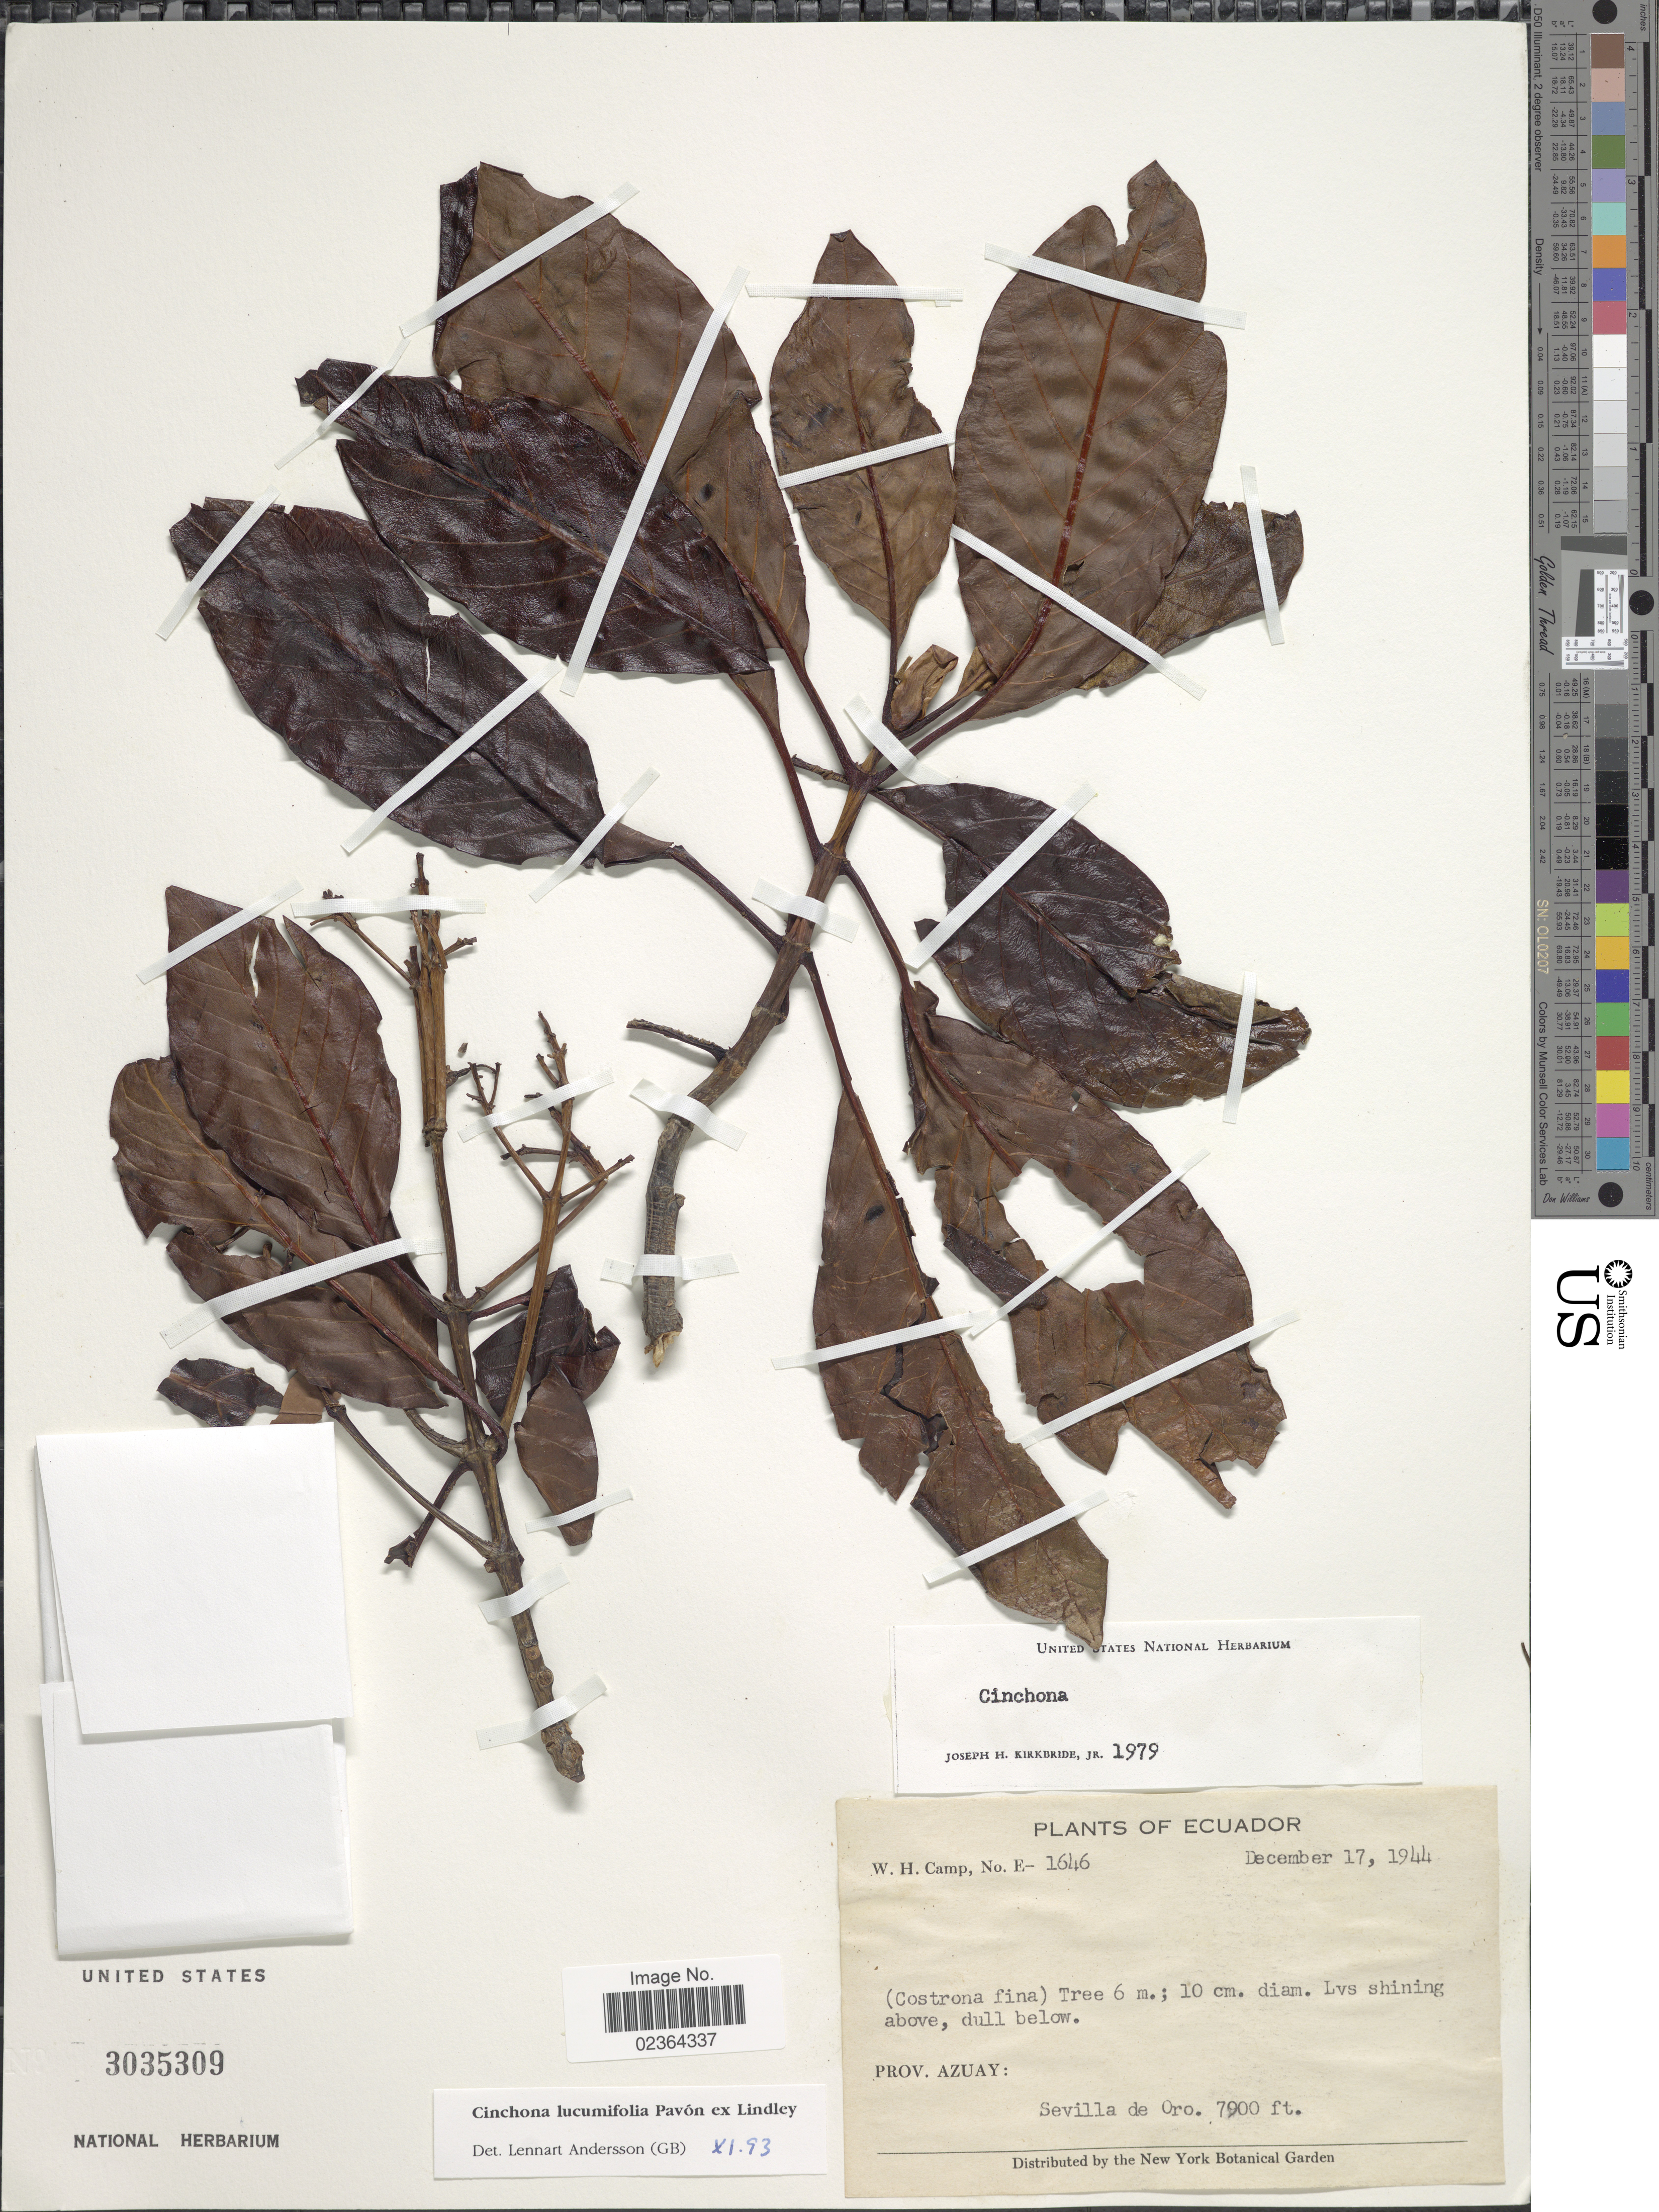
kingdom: Plantae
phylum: Tracheophyta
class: Magnoliopsida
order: Gentianales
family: Rubiaceae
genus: Cinchona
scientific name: Cinchona lucumifolia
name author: Pav. ex Lindl.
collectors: W. H. Camp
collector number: E-1646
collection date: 1944-12-17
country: Ecuador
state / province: Azuay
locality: Prov. Azuay, Sevilla de Oro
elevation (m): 2408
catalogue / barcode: US 3035309